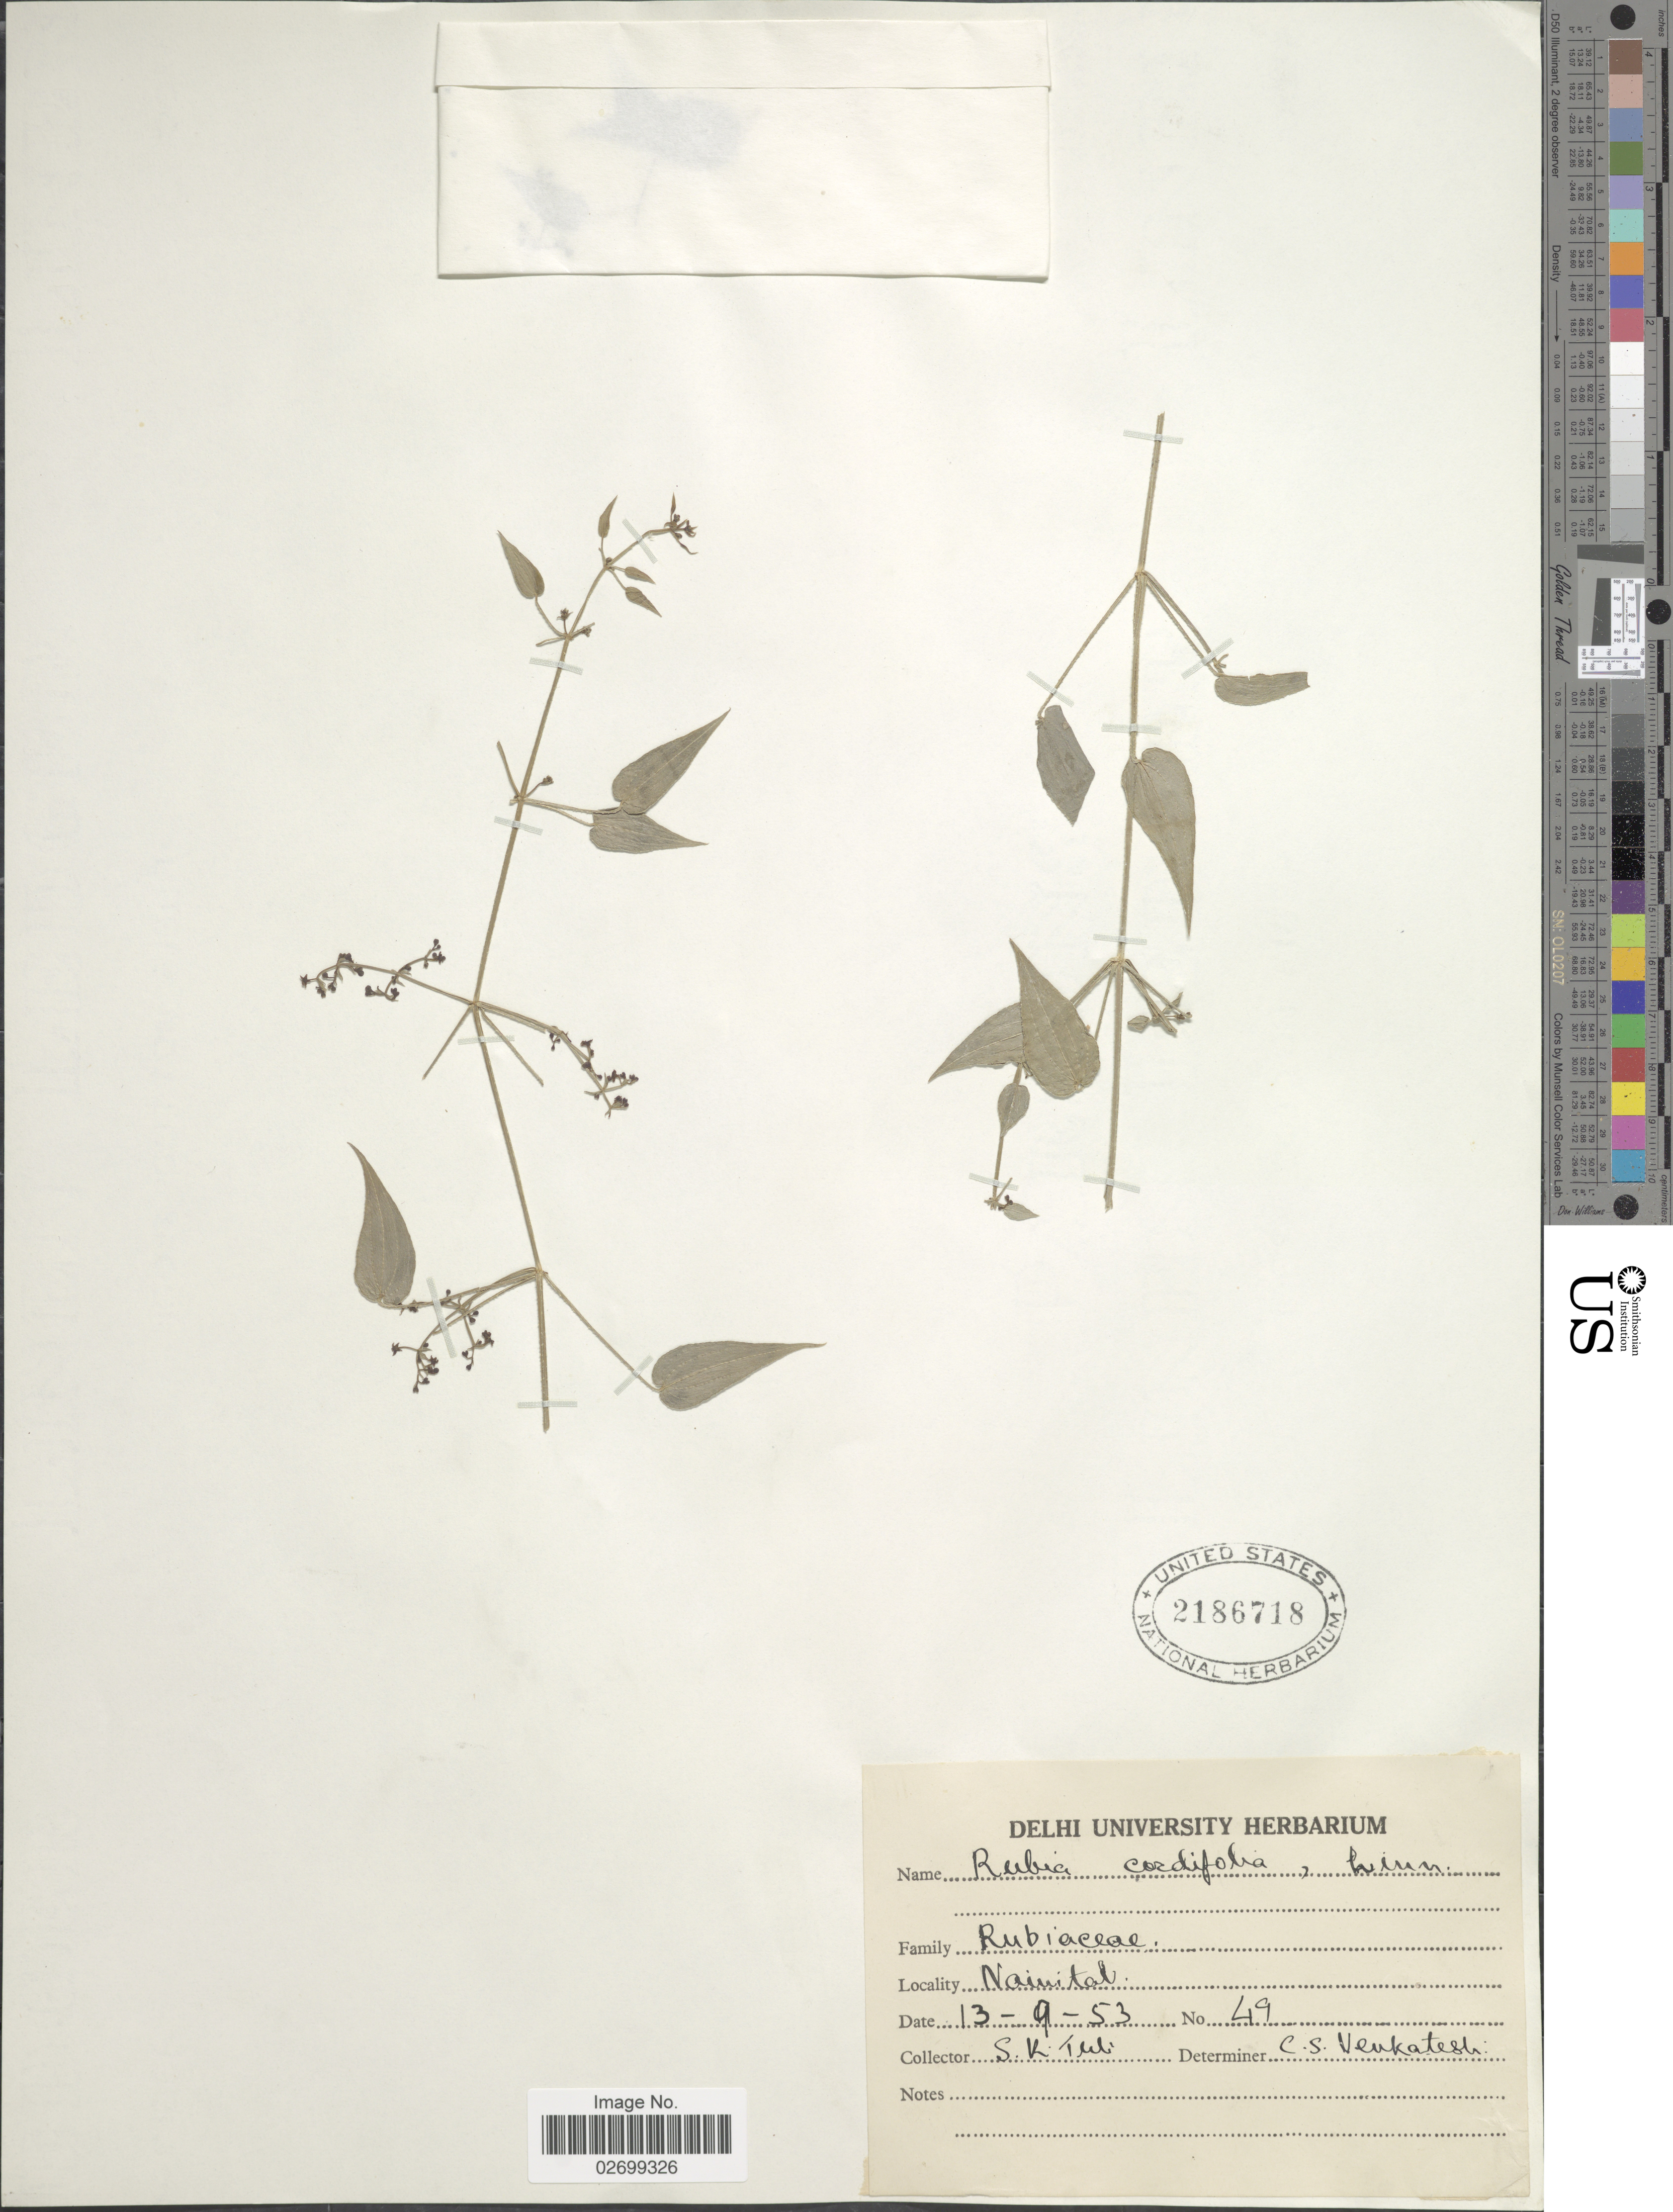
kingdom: Plantae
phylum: Tracheophyta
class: Magnoliopsida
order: Gentianales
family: Rubiaceae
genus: Rubia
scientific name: Rubia cordifolia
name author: L.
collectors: S. Tuli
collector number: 49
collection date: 1953-09-13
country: India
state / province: Uttarakhand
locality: Nainital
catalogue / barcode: US 2186718